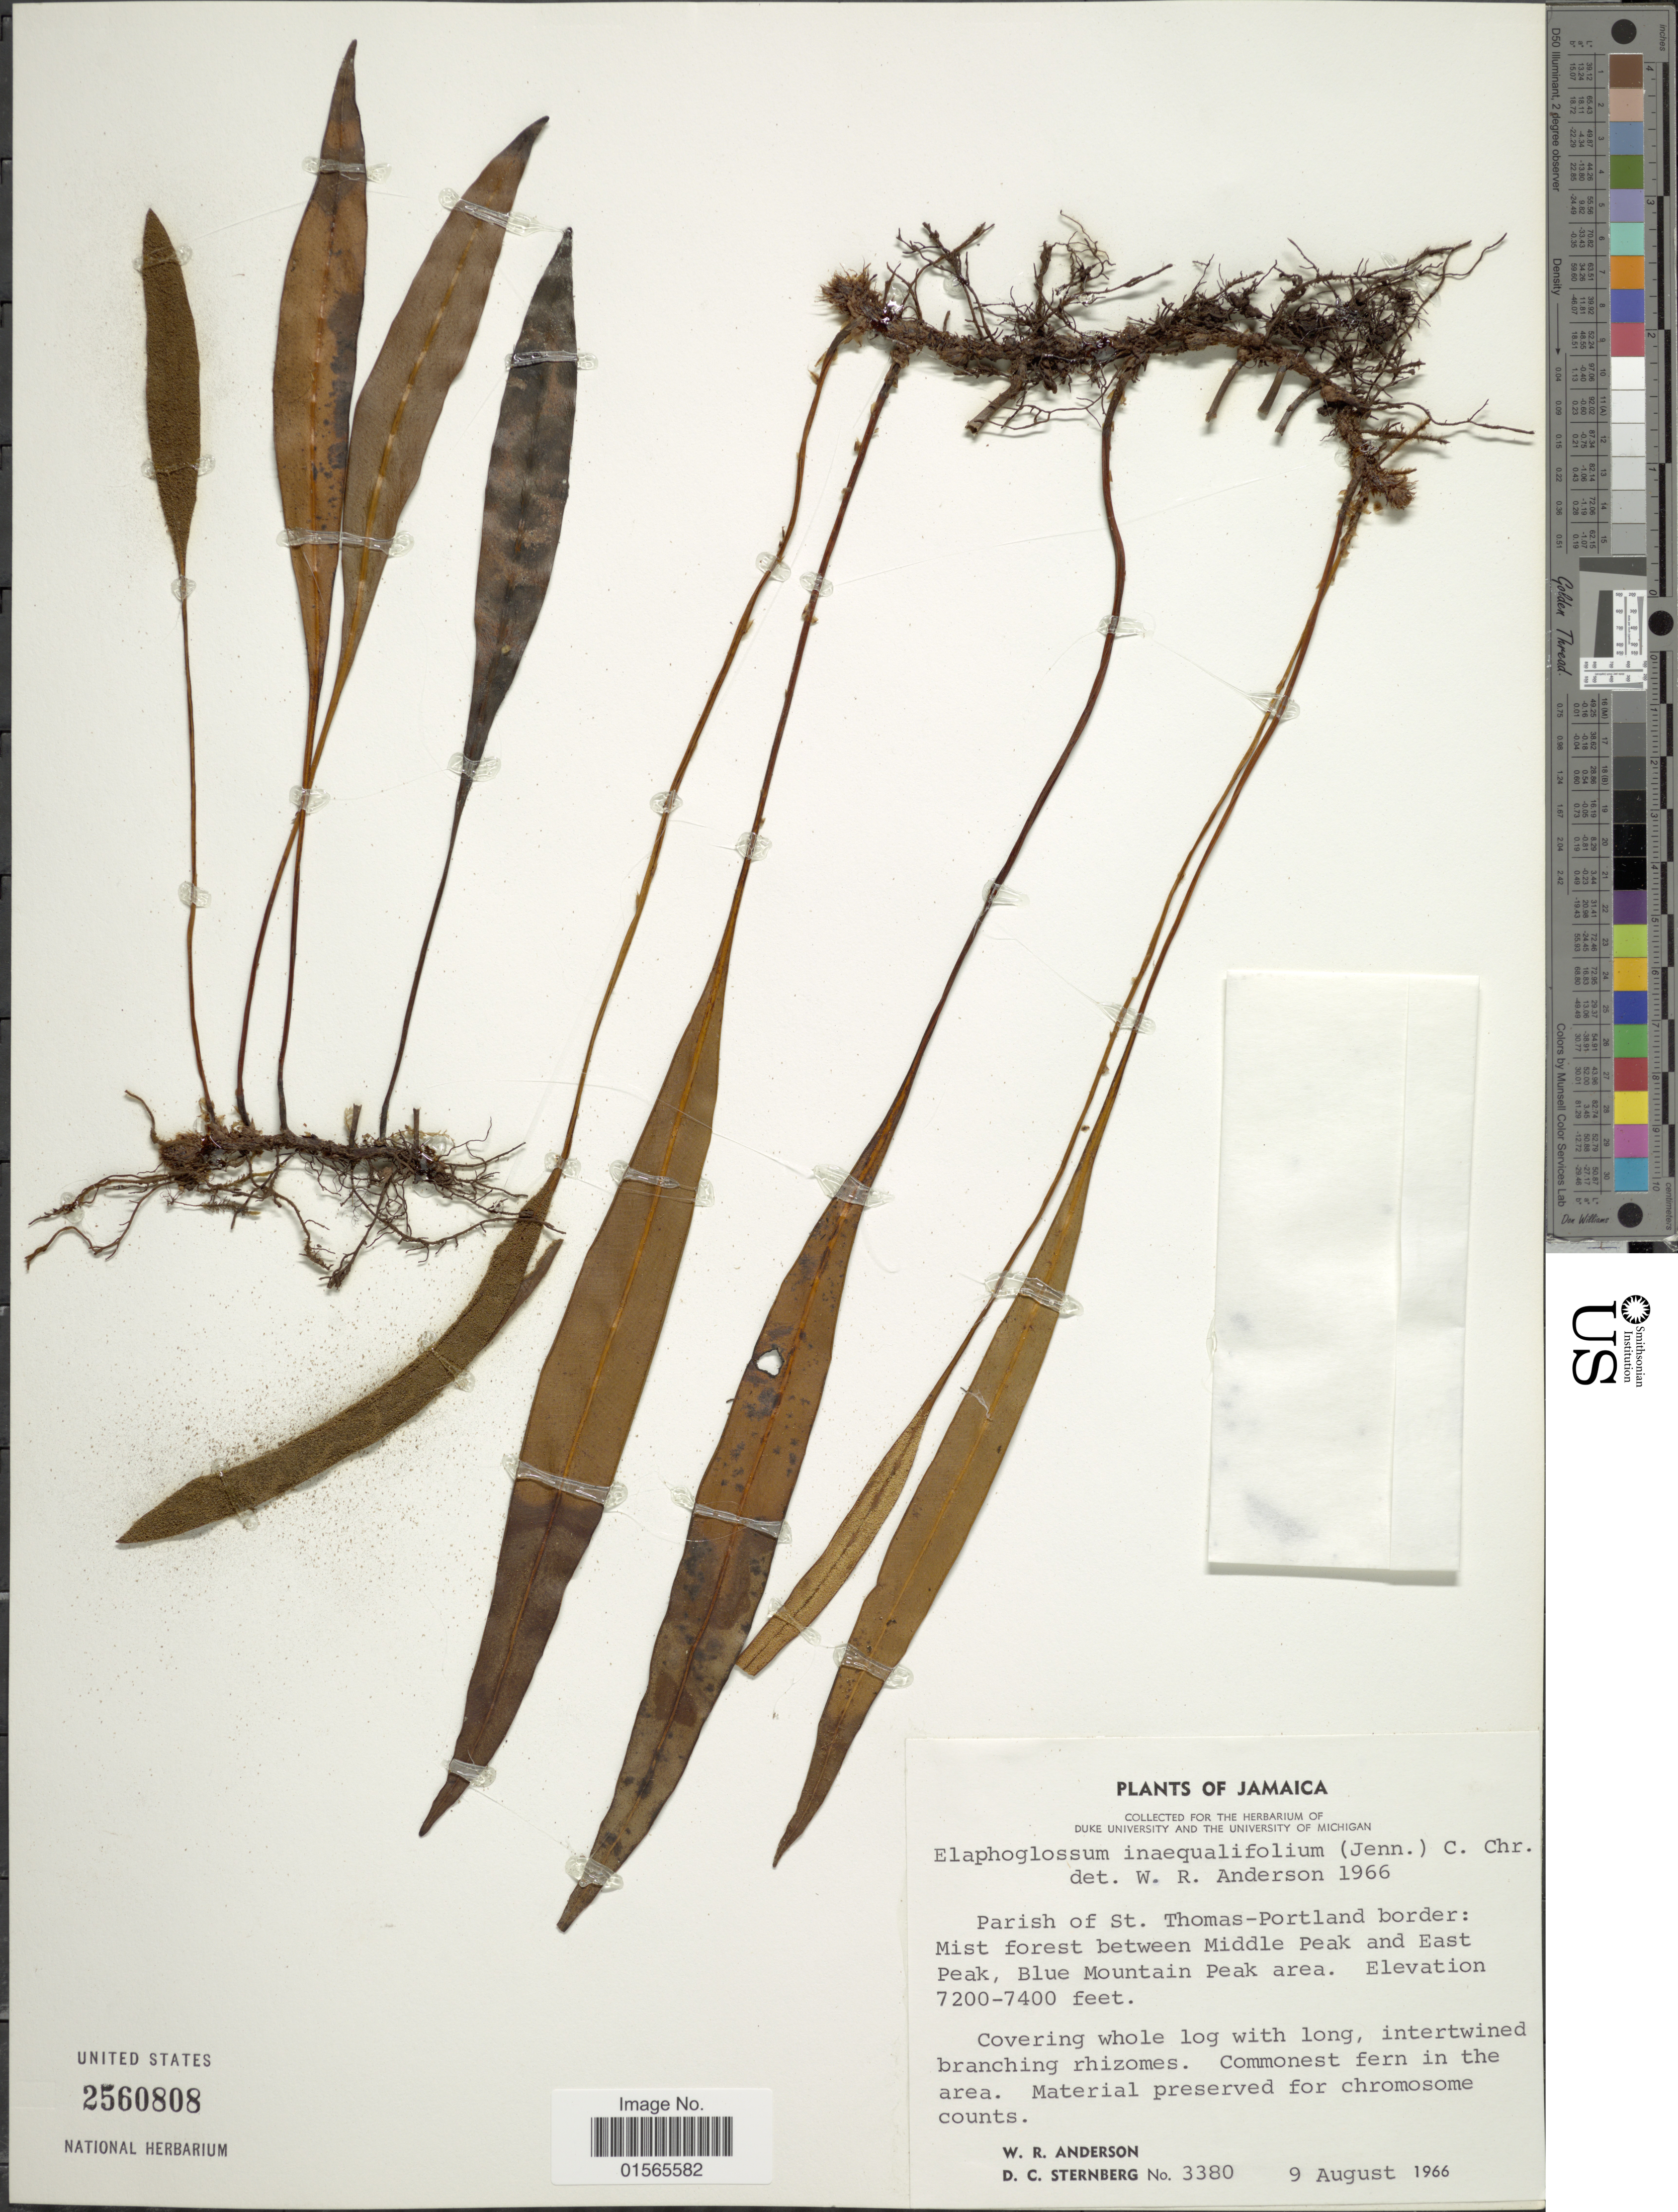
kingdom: Plantae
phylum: Tracheophyta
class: Polypodiopsida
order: Polypodiales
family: Dryopteridaceae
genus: Elaphoglossum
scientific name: Elaphoglossum inaequalifolium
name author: (Jenman) C. Chr.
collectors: W. Anderson & D. Sternberg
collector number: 3380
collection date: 1966-08-09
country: Jamaica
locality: Parish of St. Thomas-Portland border: Mist forest between Middle Peak and East Peak, Blue Mountain Peak area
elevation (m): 2195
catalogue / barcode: US 2560808